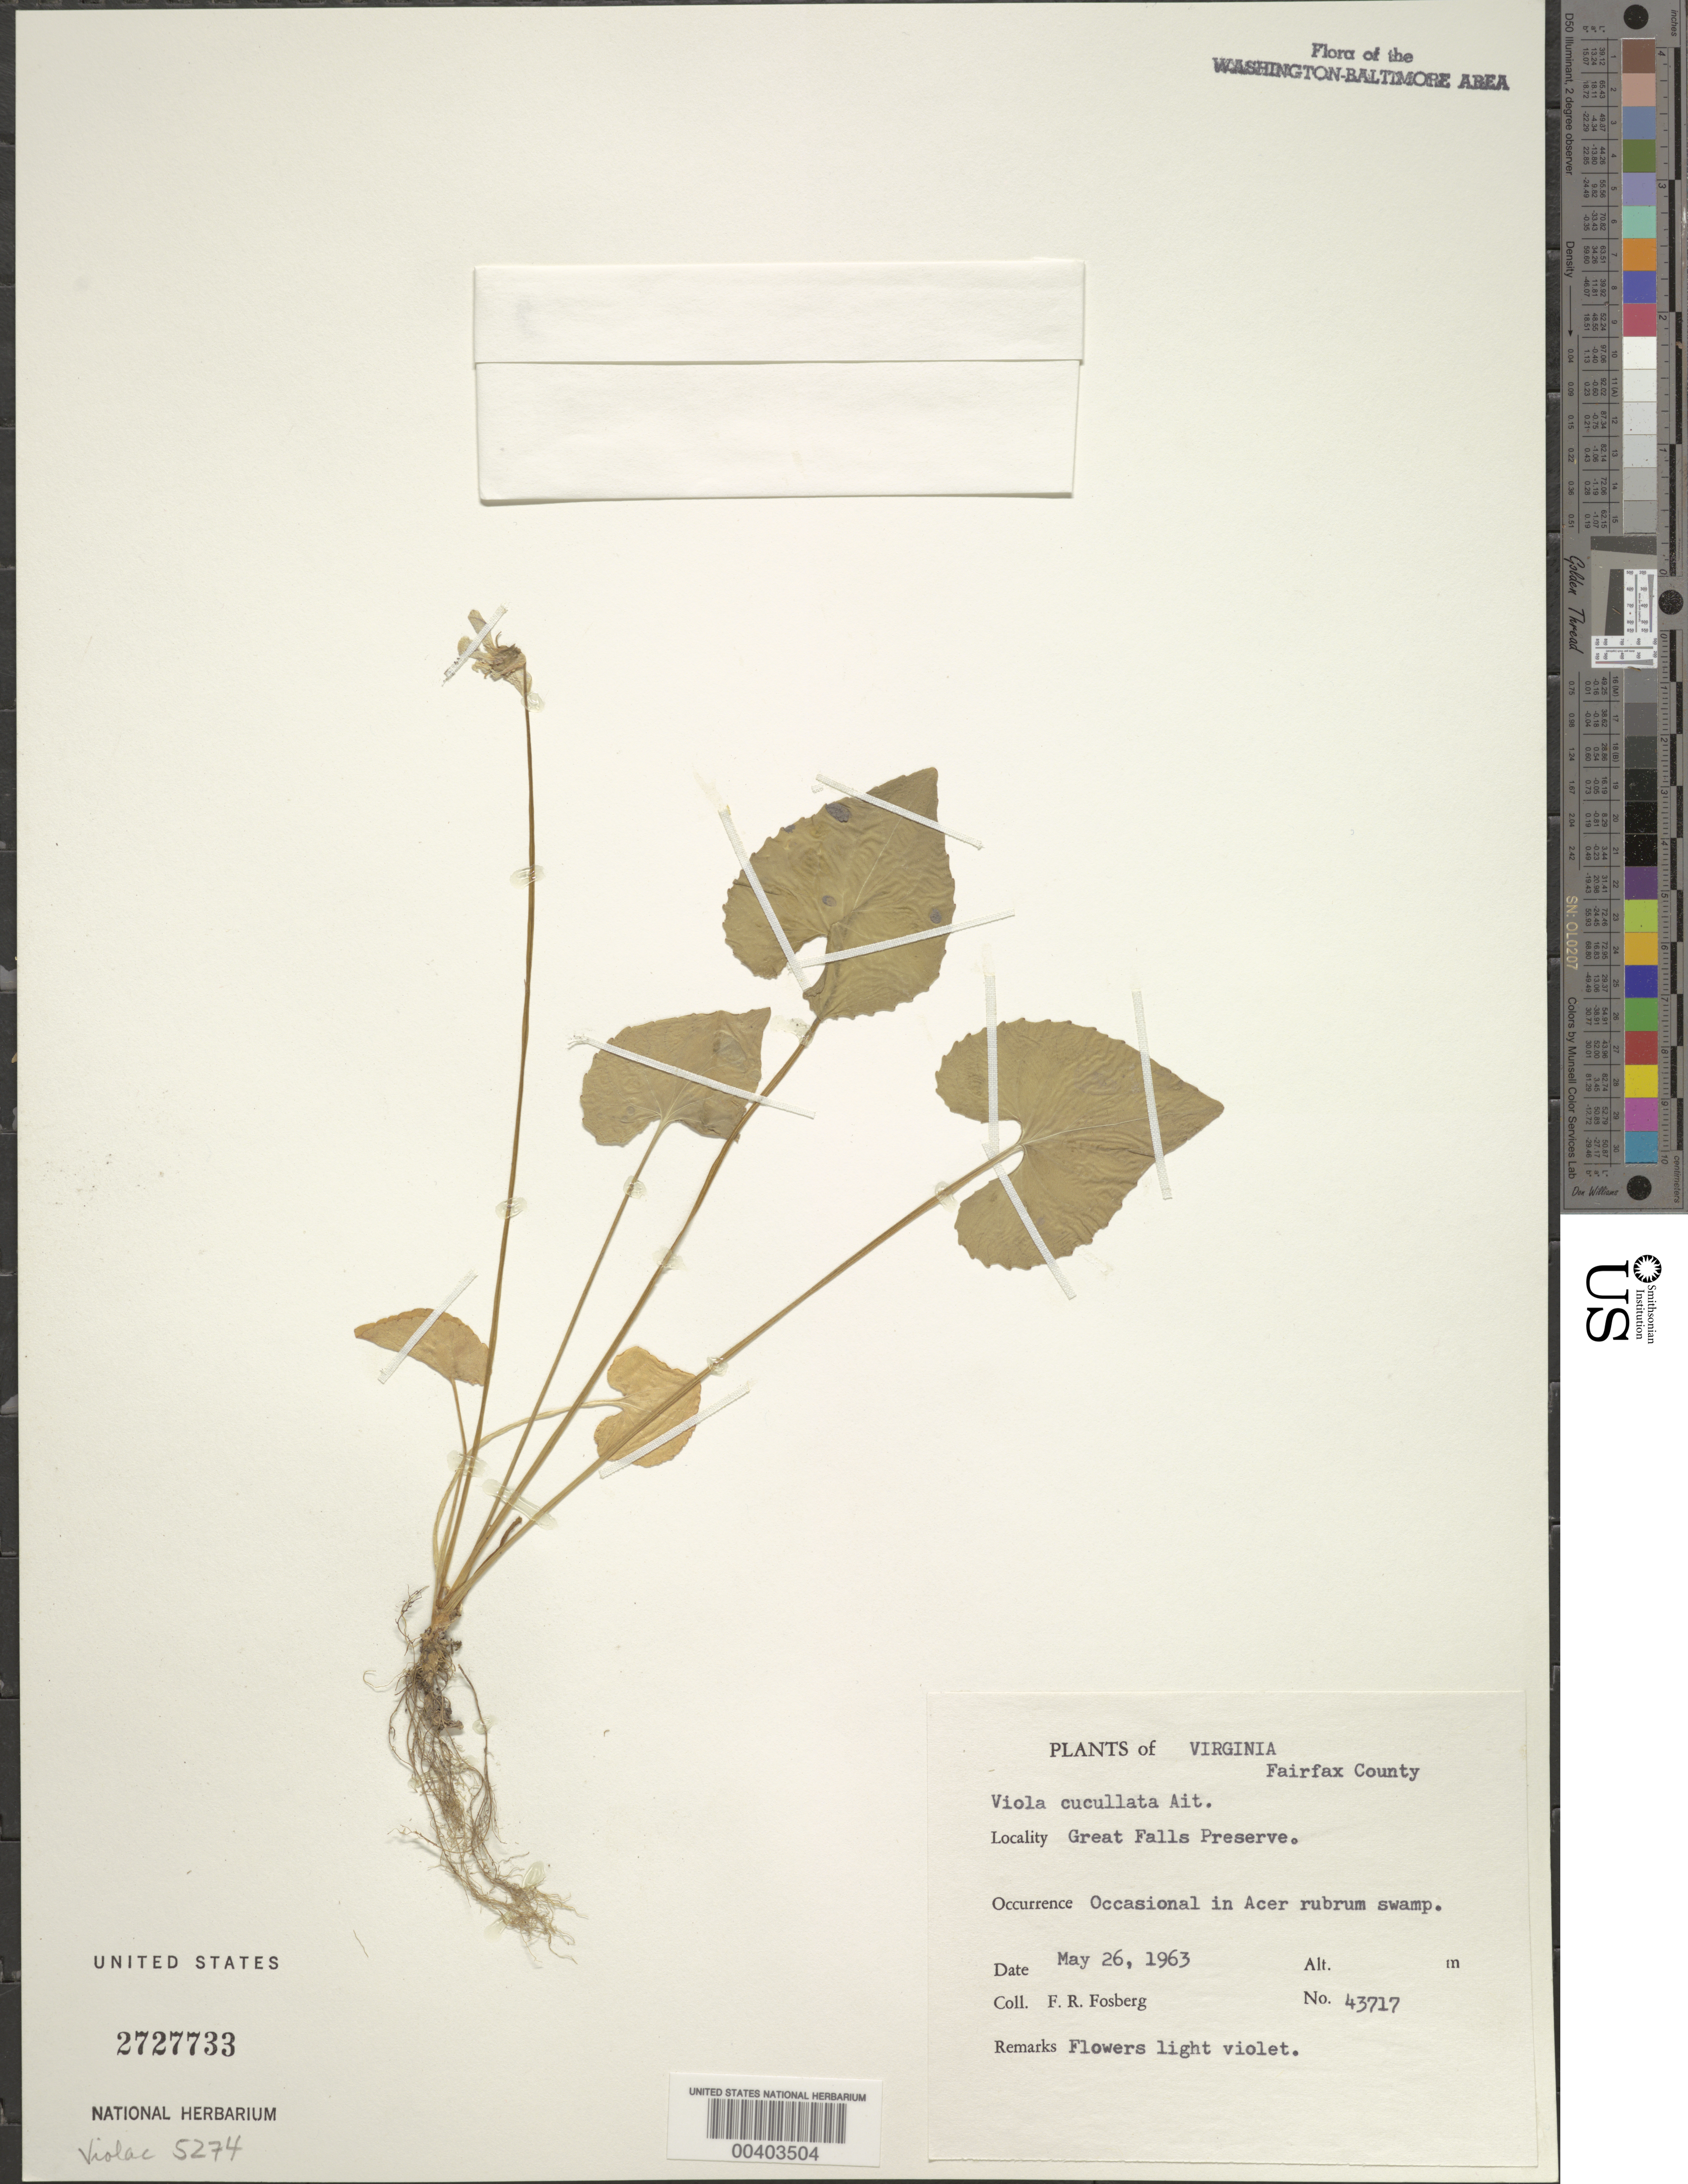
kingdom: Plantae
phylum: Tracheophyta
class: Magnoliopsida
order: Malpighiales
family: Violaceae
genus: Viola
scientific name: Viola cucullata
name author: Aiton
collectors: F. R. Fosberg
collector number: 43717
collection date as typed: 26 May 1963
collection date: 1963-05-26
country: United States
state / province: Virginia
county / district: Fairfax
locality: Great Falls C. and O. Canal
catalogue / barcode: US 2727733